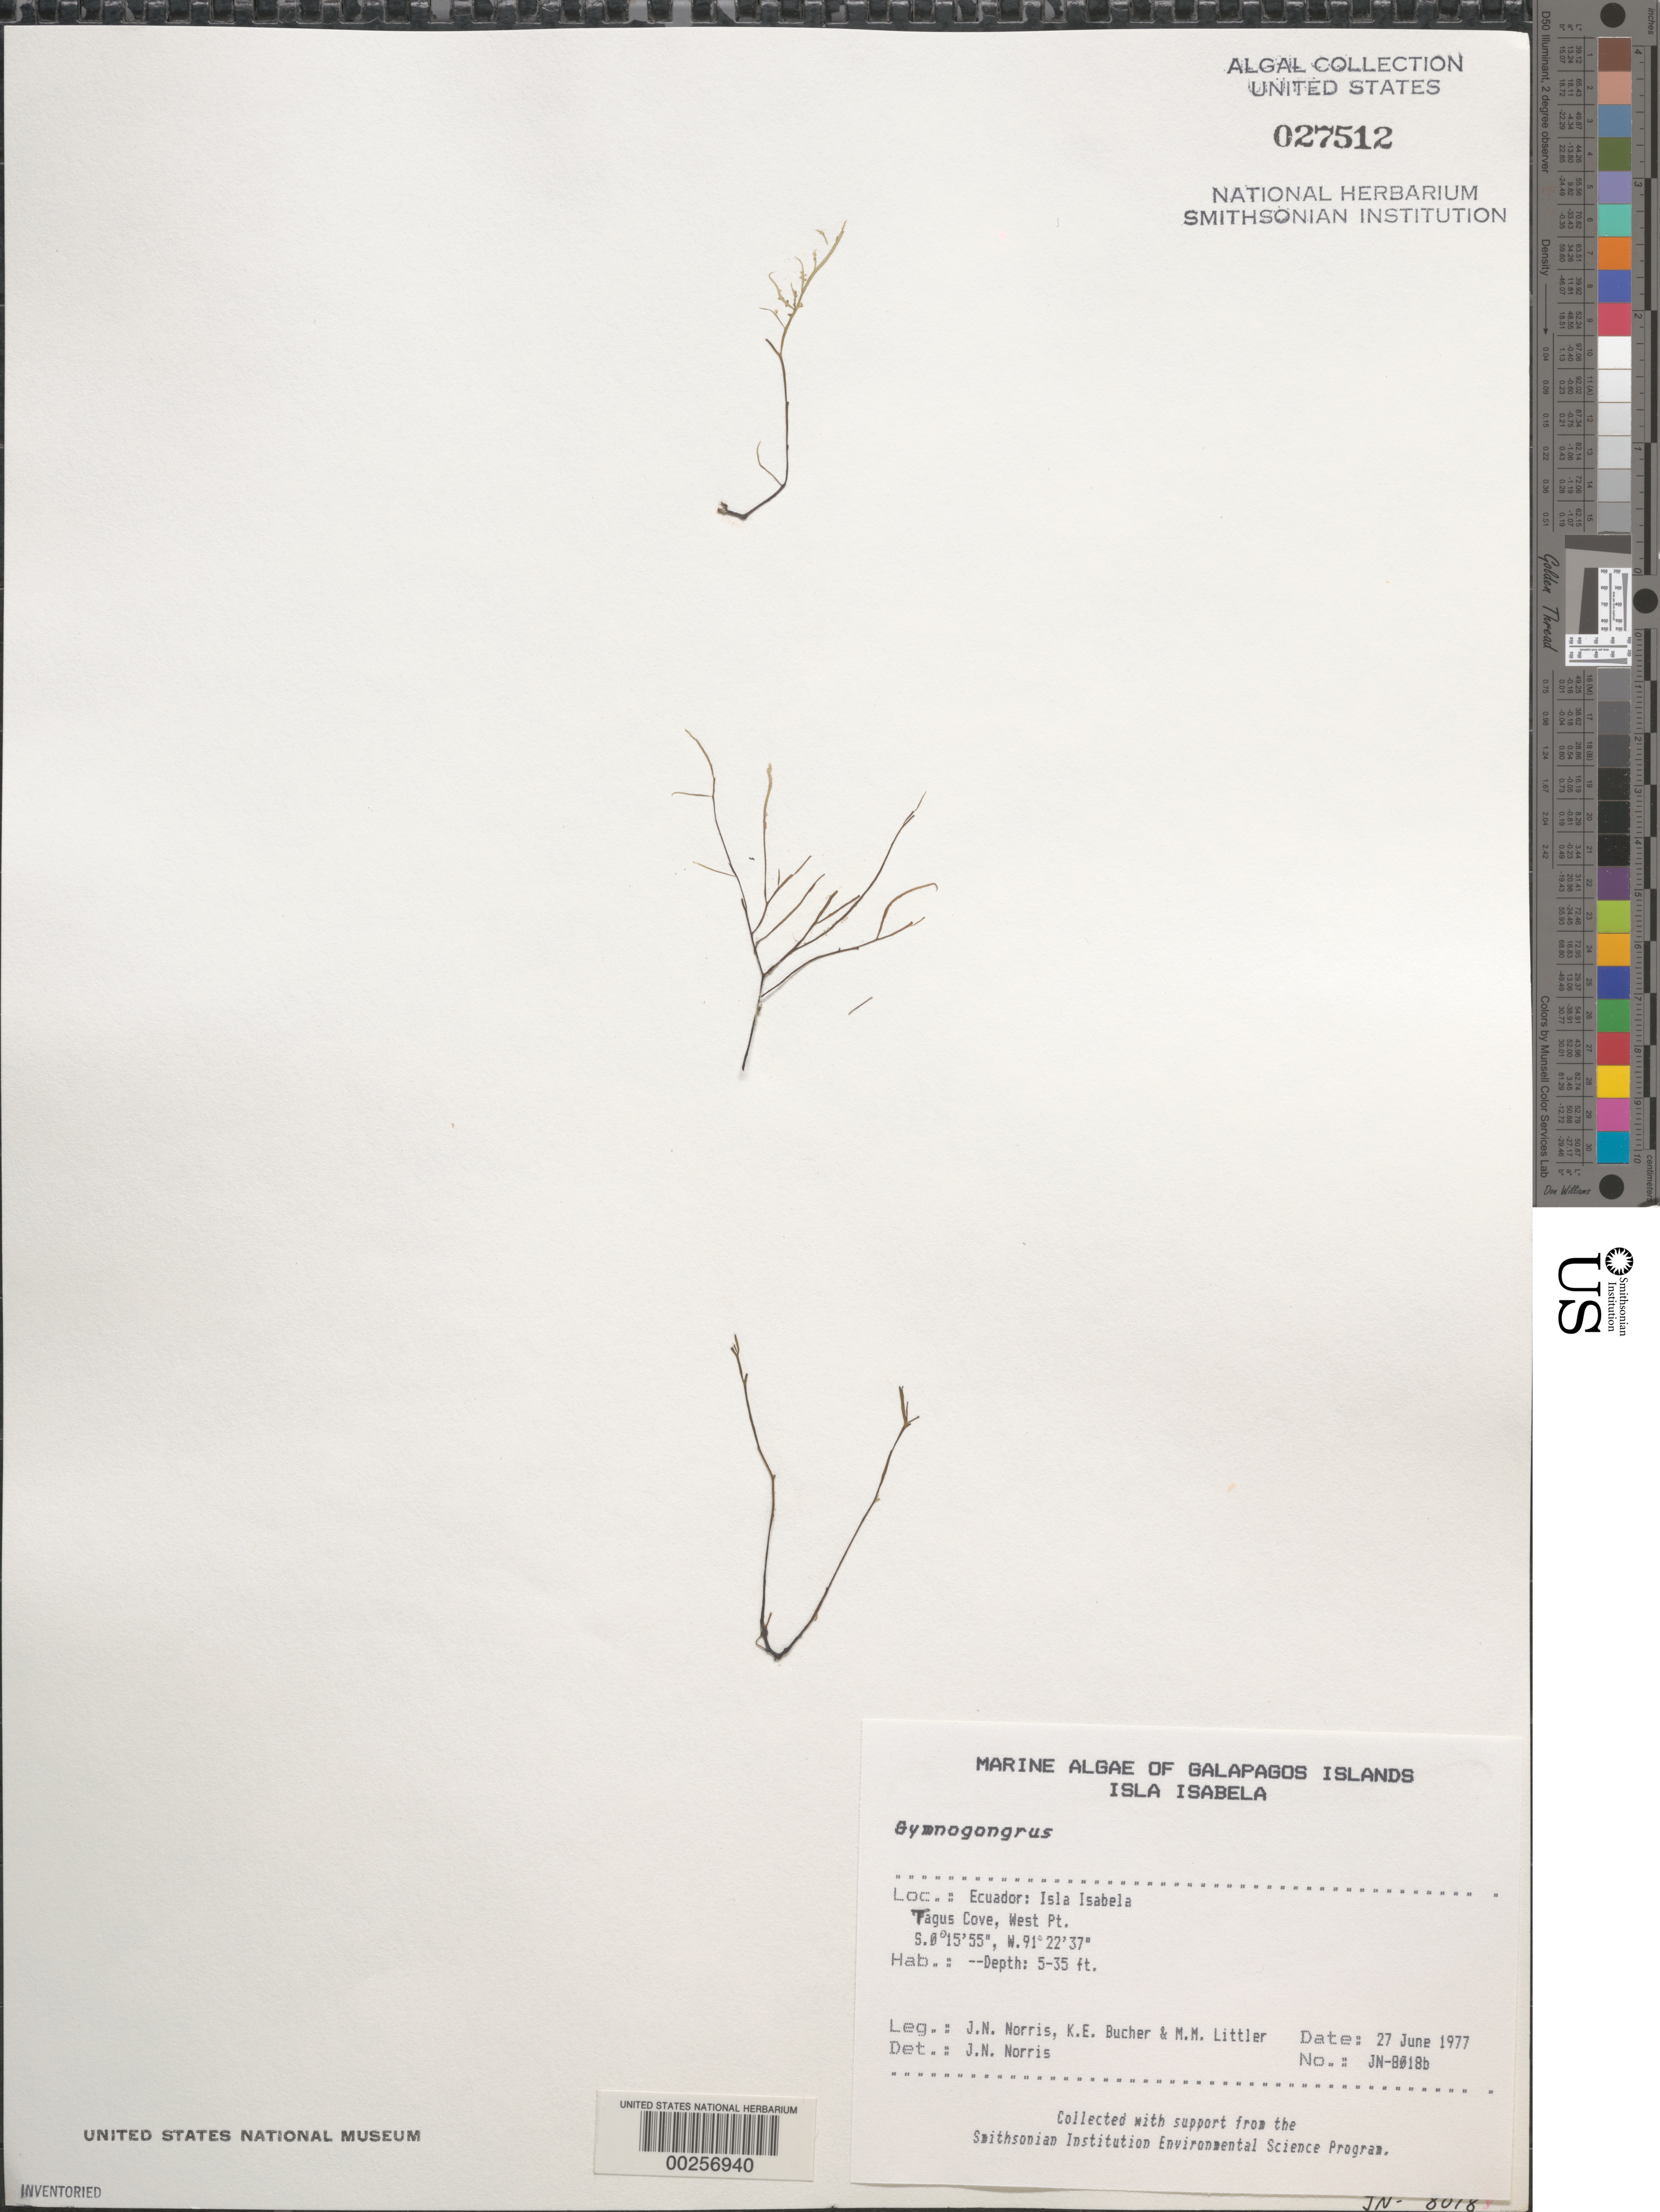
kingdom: Plantae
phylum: Rhodophyta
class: Florideophyceae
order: Gigartinales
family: Phyllophoraceae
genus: Gymnogongrus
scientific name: Gymnogongrus sp.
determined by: Norris, James N.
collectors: J. N. Norris, K. E. Bucher & M. M. Littler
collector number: JN-8018b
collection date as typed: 27 Jun 1977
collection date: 1977-06-27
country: Ecuador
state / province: Colón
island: Isabela [Albemarle]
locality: Tagus Cove, West Point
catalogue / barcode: US 27512